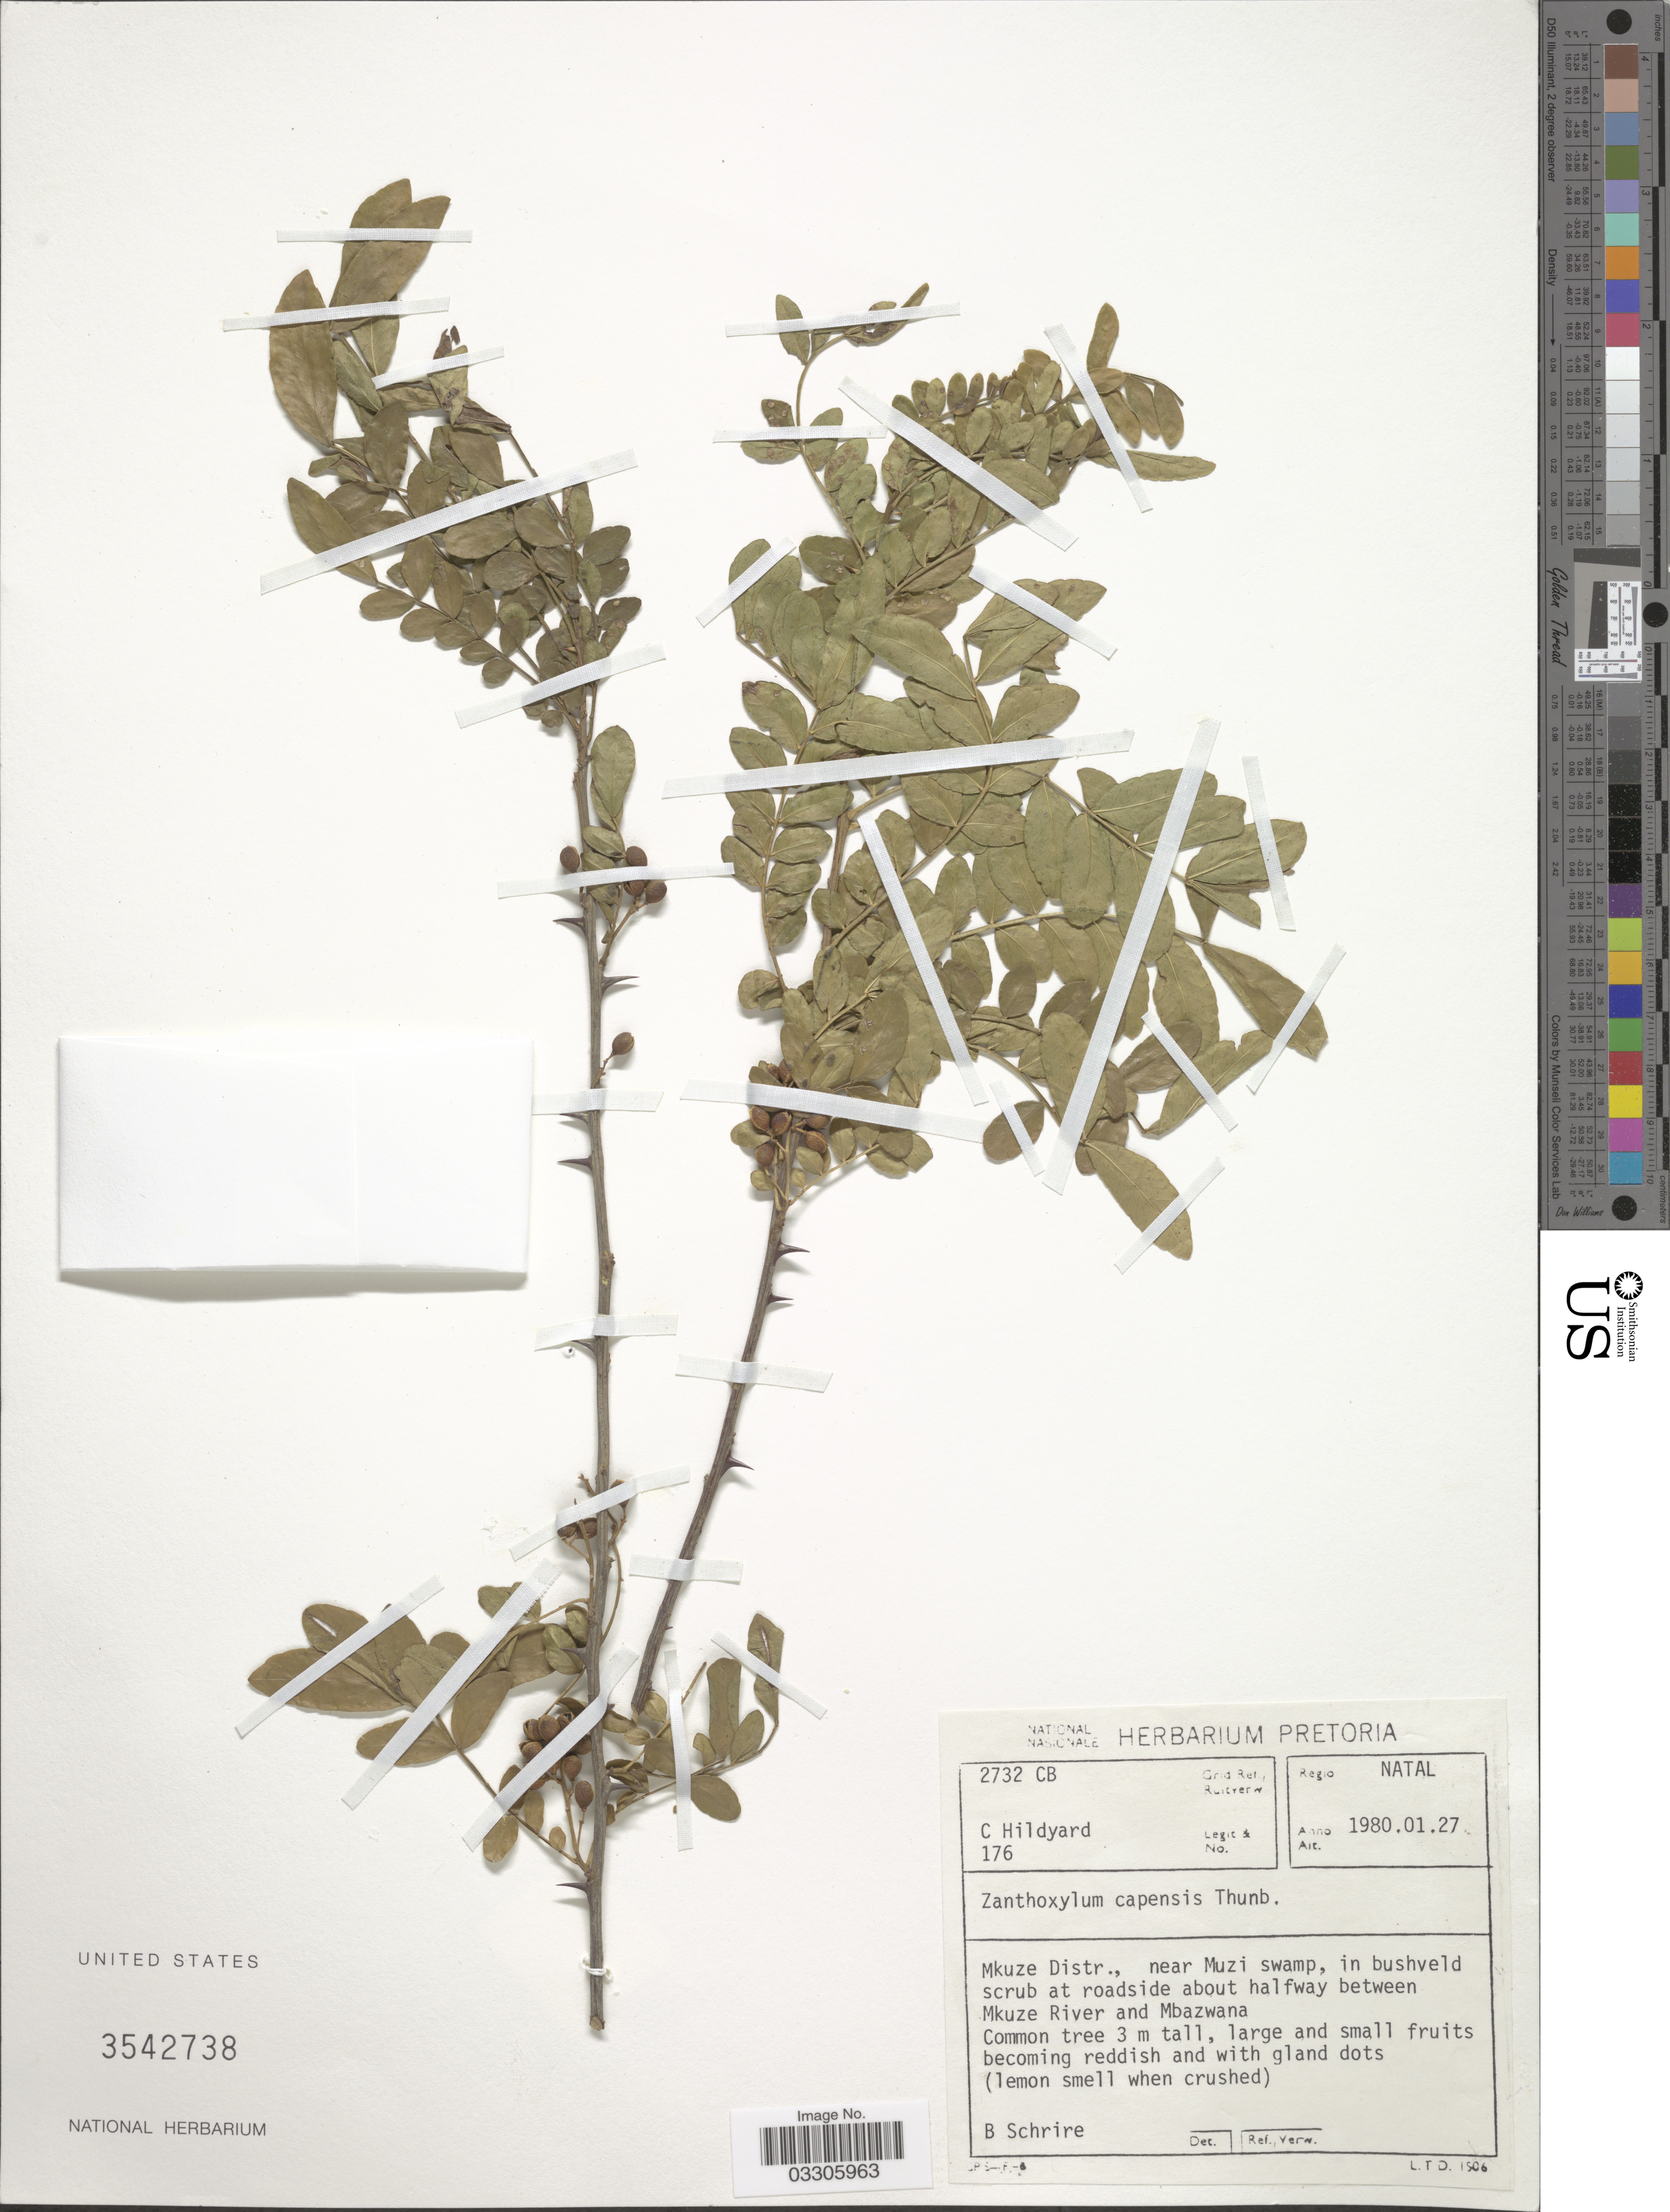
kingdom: Plantae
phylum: Tracheophyta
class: Magnoliopsida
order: Sapindales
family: Rutaceae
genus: Zanthoxylum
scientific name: Zanthoxylum capense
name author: (Thunb.) Harv.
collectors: C. Hildyard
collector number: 176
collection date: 1980-01-27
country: South Africa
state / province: KwaZulu-Natal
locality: Grid.Ref./Ruitverw. 2732CB, Regio Natal, Mkuze Distr., near Muzi swamp, in bushveld scrub at roadside about halfway between Mkuze River and Mbazwana.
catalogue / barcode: US 3542783